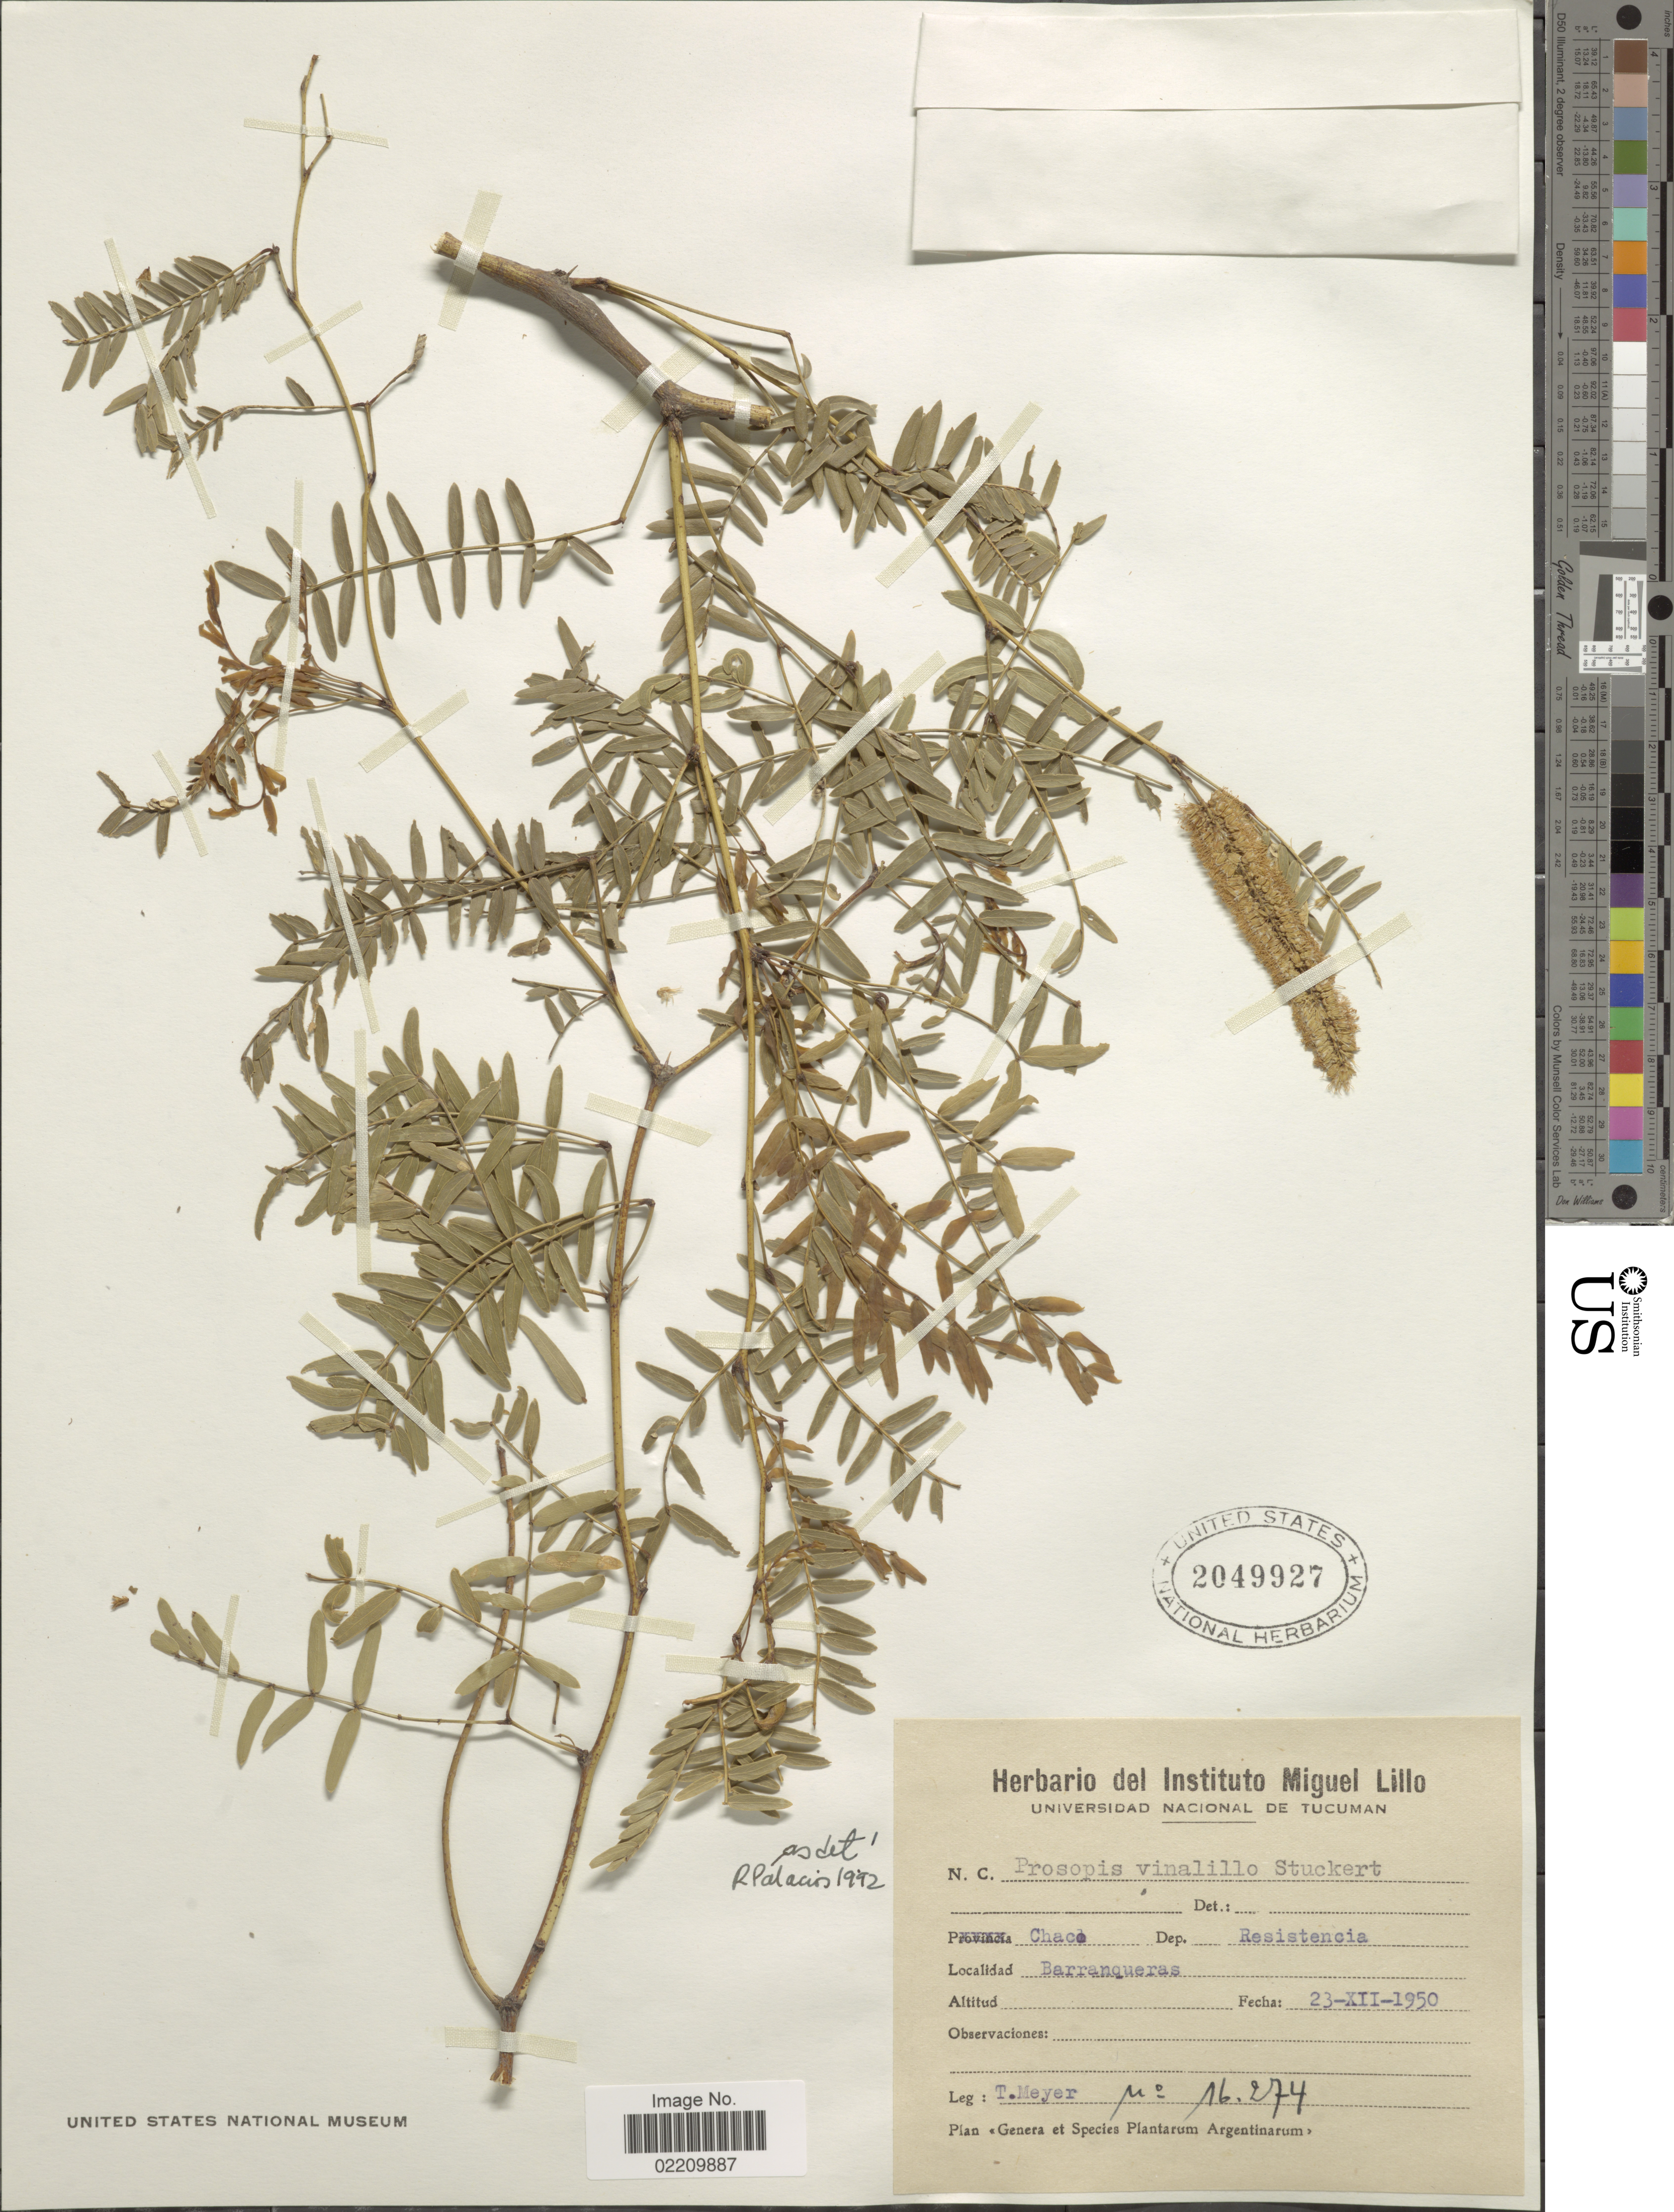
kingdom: Plantae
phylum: Tracheophyta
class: Magnoliopsida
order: Fabales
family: Fabaceae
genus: Neltuma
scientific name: Neltuma x vinalillo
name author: (Stuck.) C. E. Hughes & G.P. Lewis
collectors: T. Meyer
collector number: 16274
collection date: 1950-12-23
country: Argentina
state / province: Chaco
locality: Dep. Resistencia, Barranqueras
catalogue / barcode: US 2049927